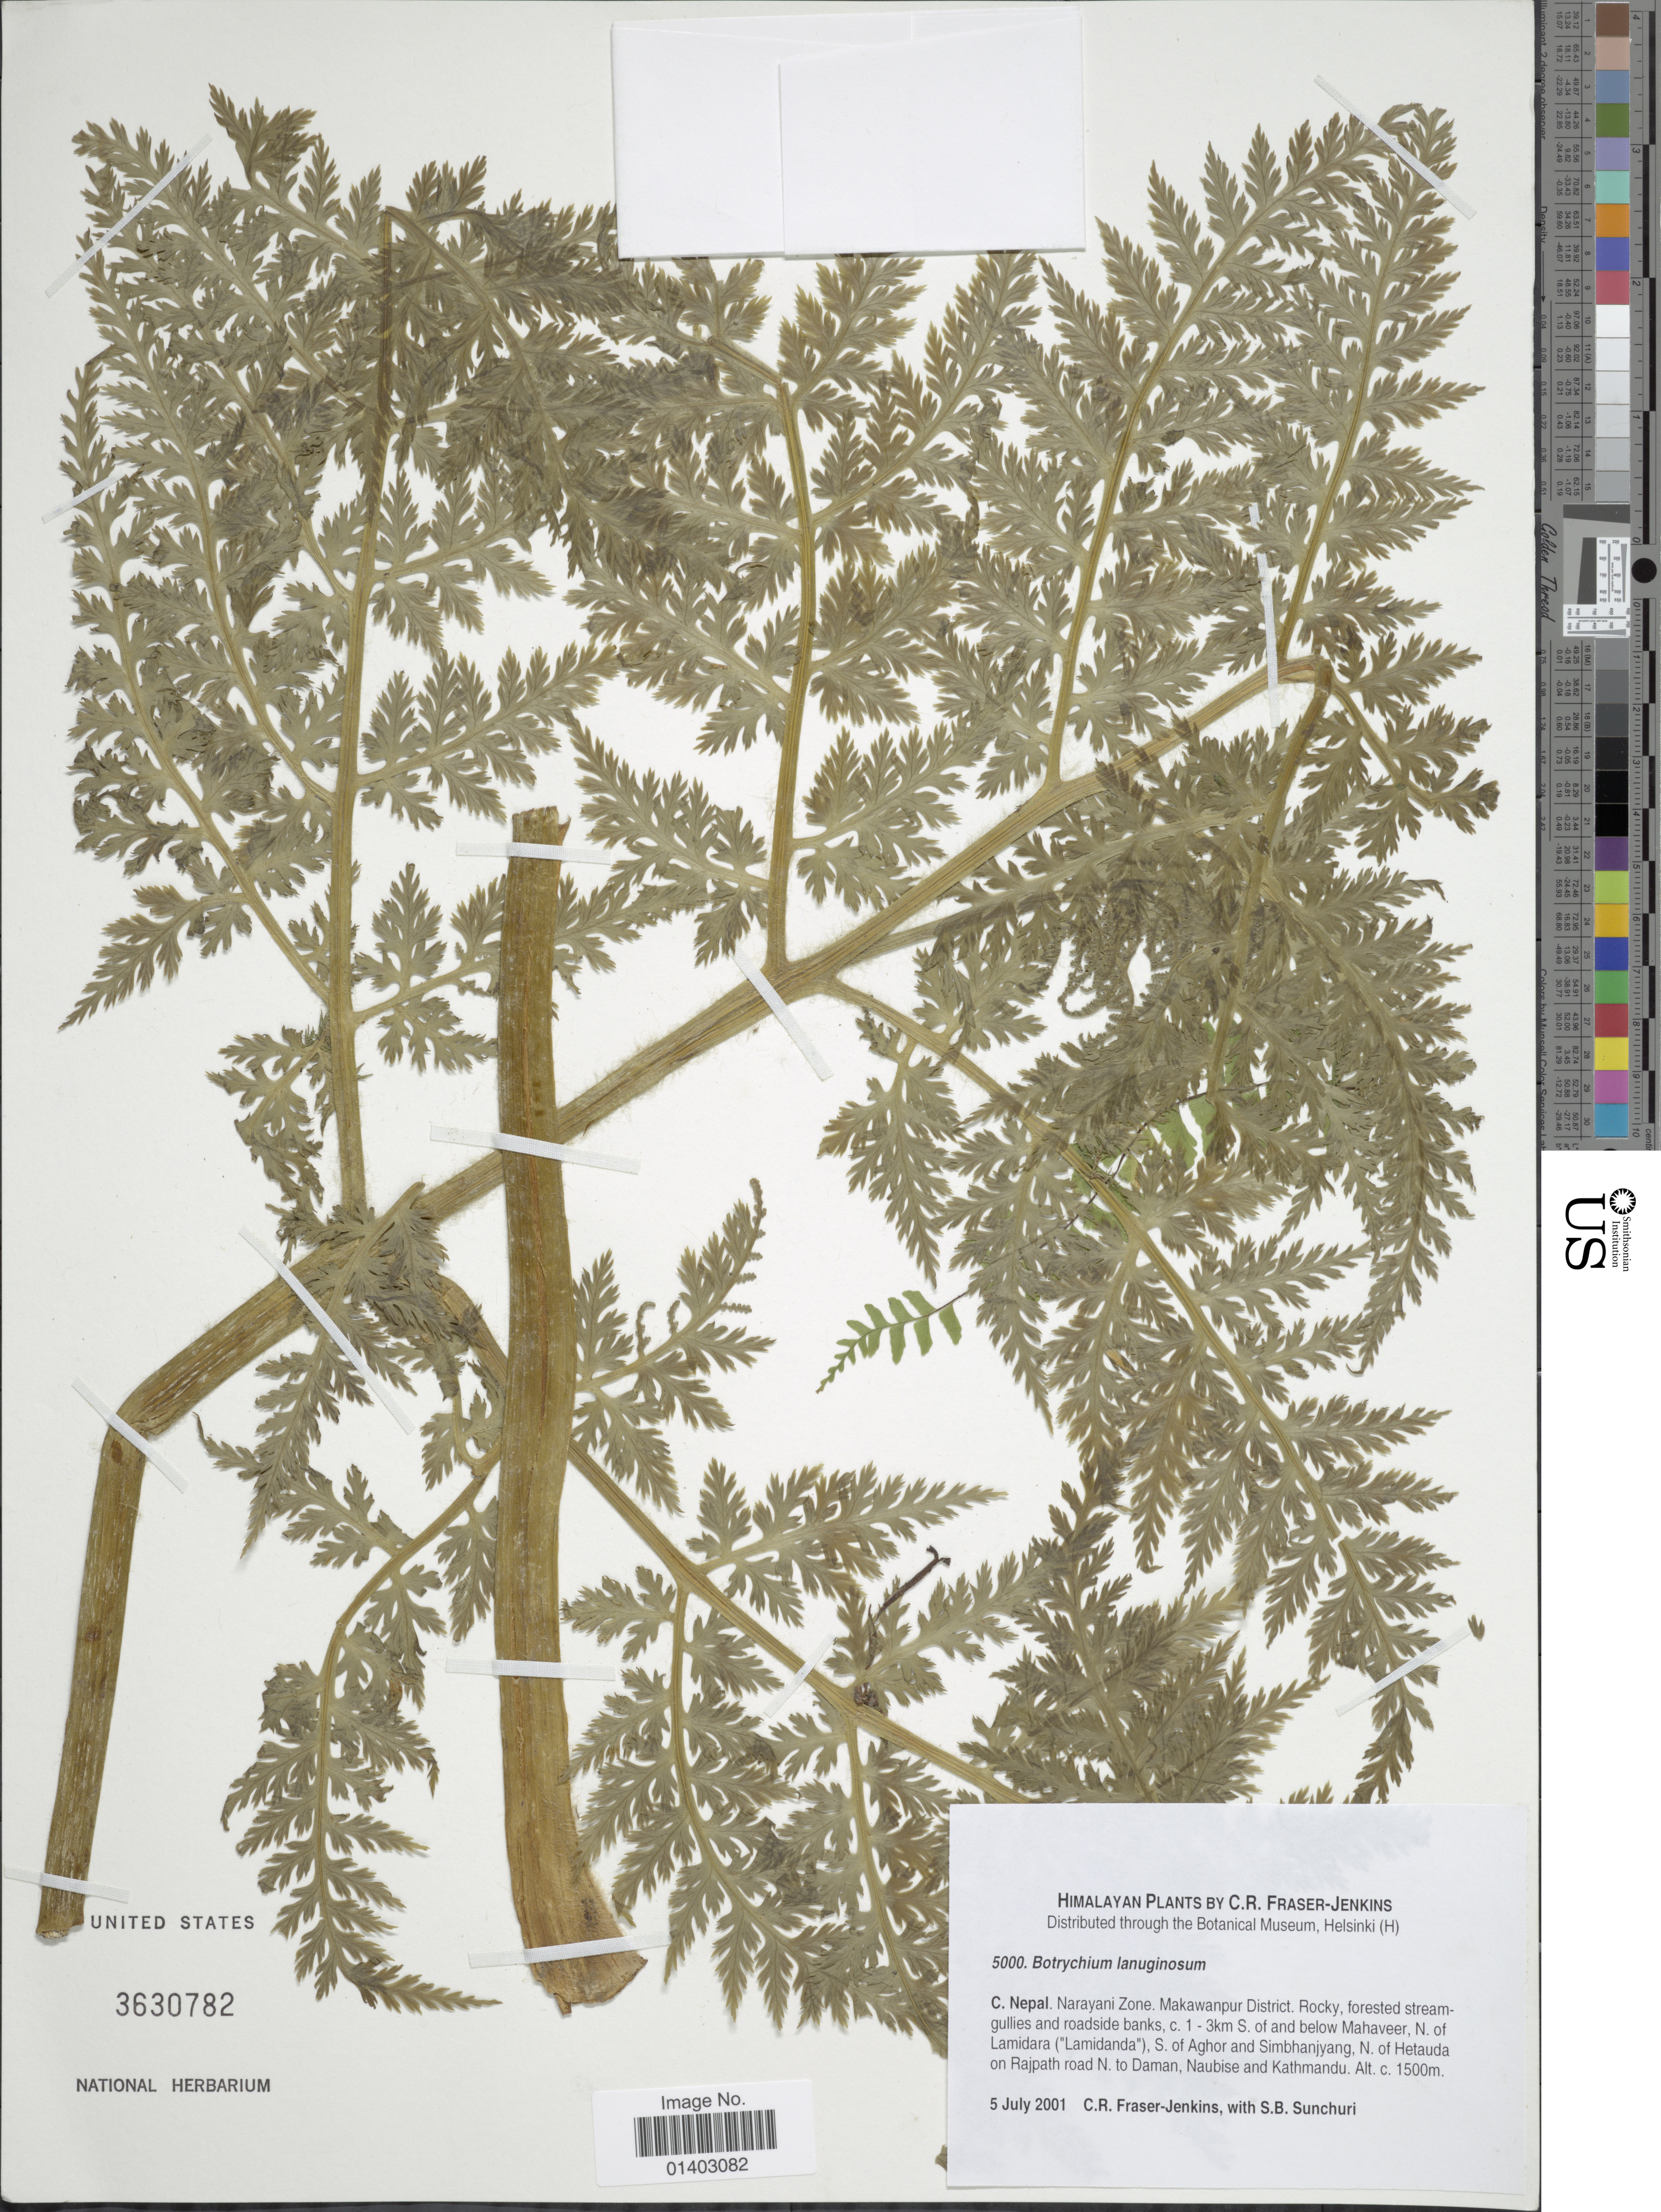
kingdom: Plantae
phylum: Tracheophyta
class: Polypodiopsida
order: Ophioglossales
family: Ophioglossaceae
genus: Botrychium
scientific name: Botrychium lanuginosum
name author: Wall. ex Hook. & Grev.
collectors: C. R. Fraser-Jenkins & S. Sunchuri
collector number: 5000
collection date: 2001-07-05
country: Nepal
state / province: Narayani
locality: C. Nepal, Narayani Zone, Makawanpur District. Rocky, forested stream-gullies and roadside banks, c. 1-3 km S of and below Mahaveer, N of Lamidara ('Lamidanda'), S of Aghor and Simbhanjyang, N of Hetauda on Rajpath road N. to Daman, Naubise and Kathmandu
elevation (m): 1500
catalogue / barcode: US 3630782